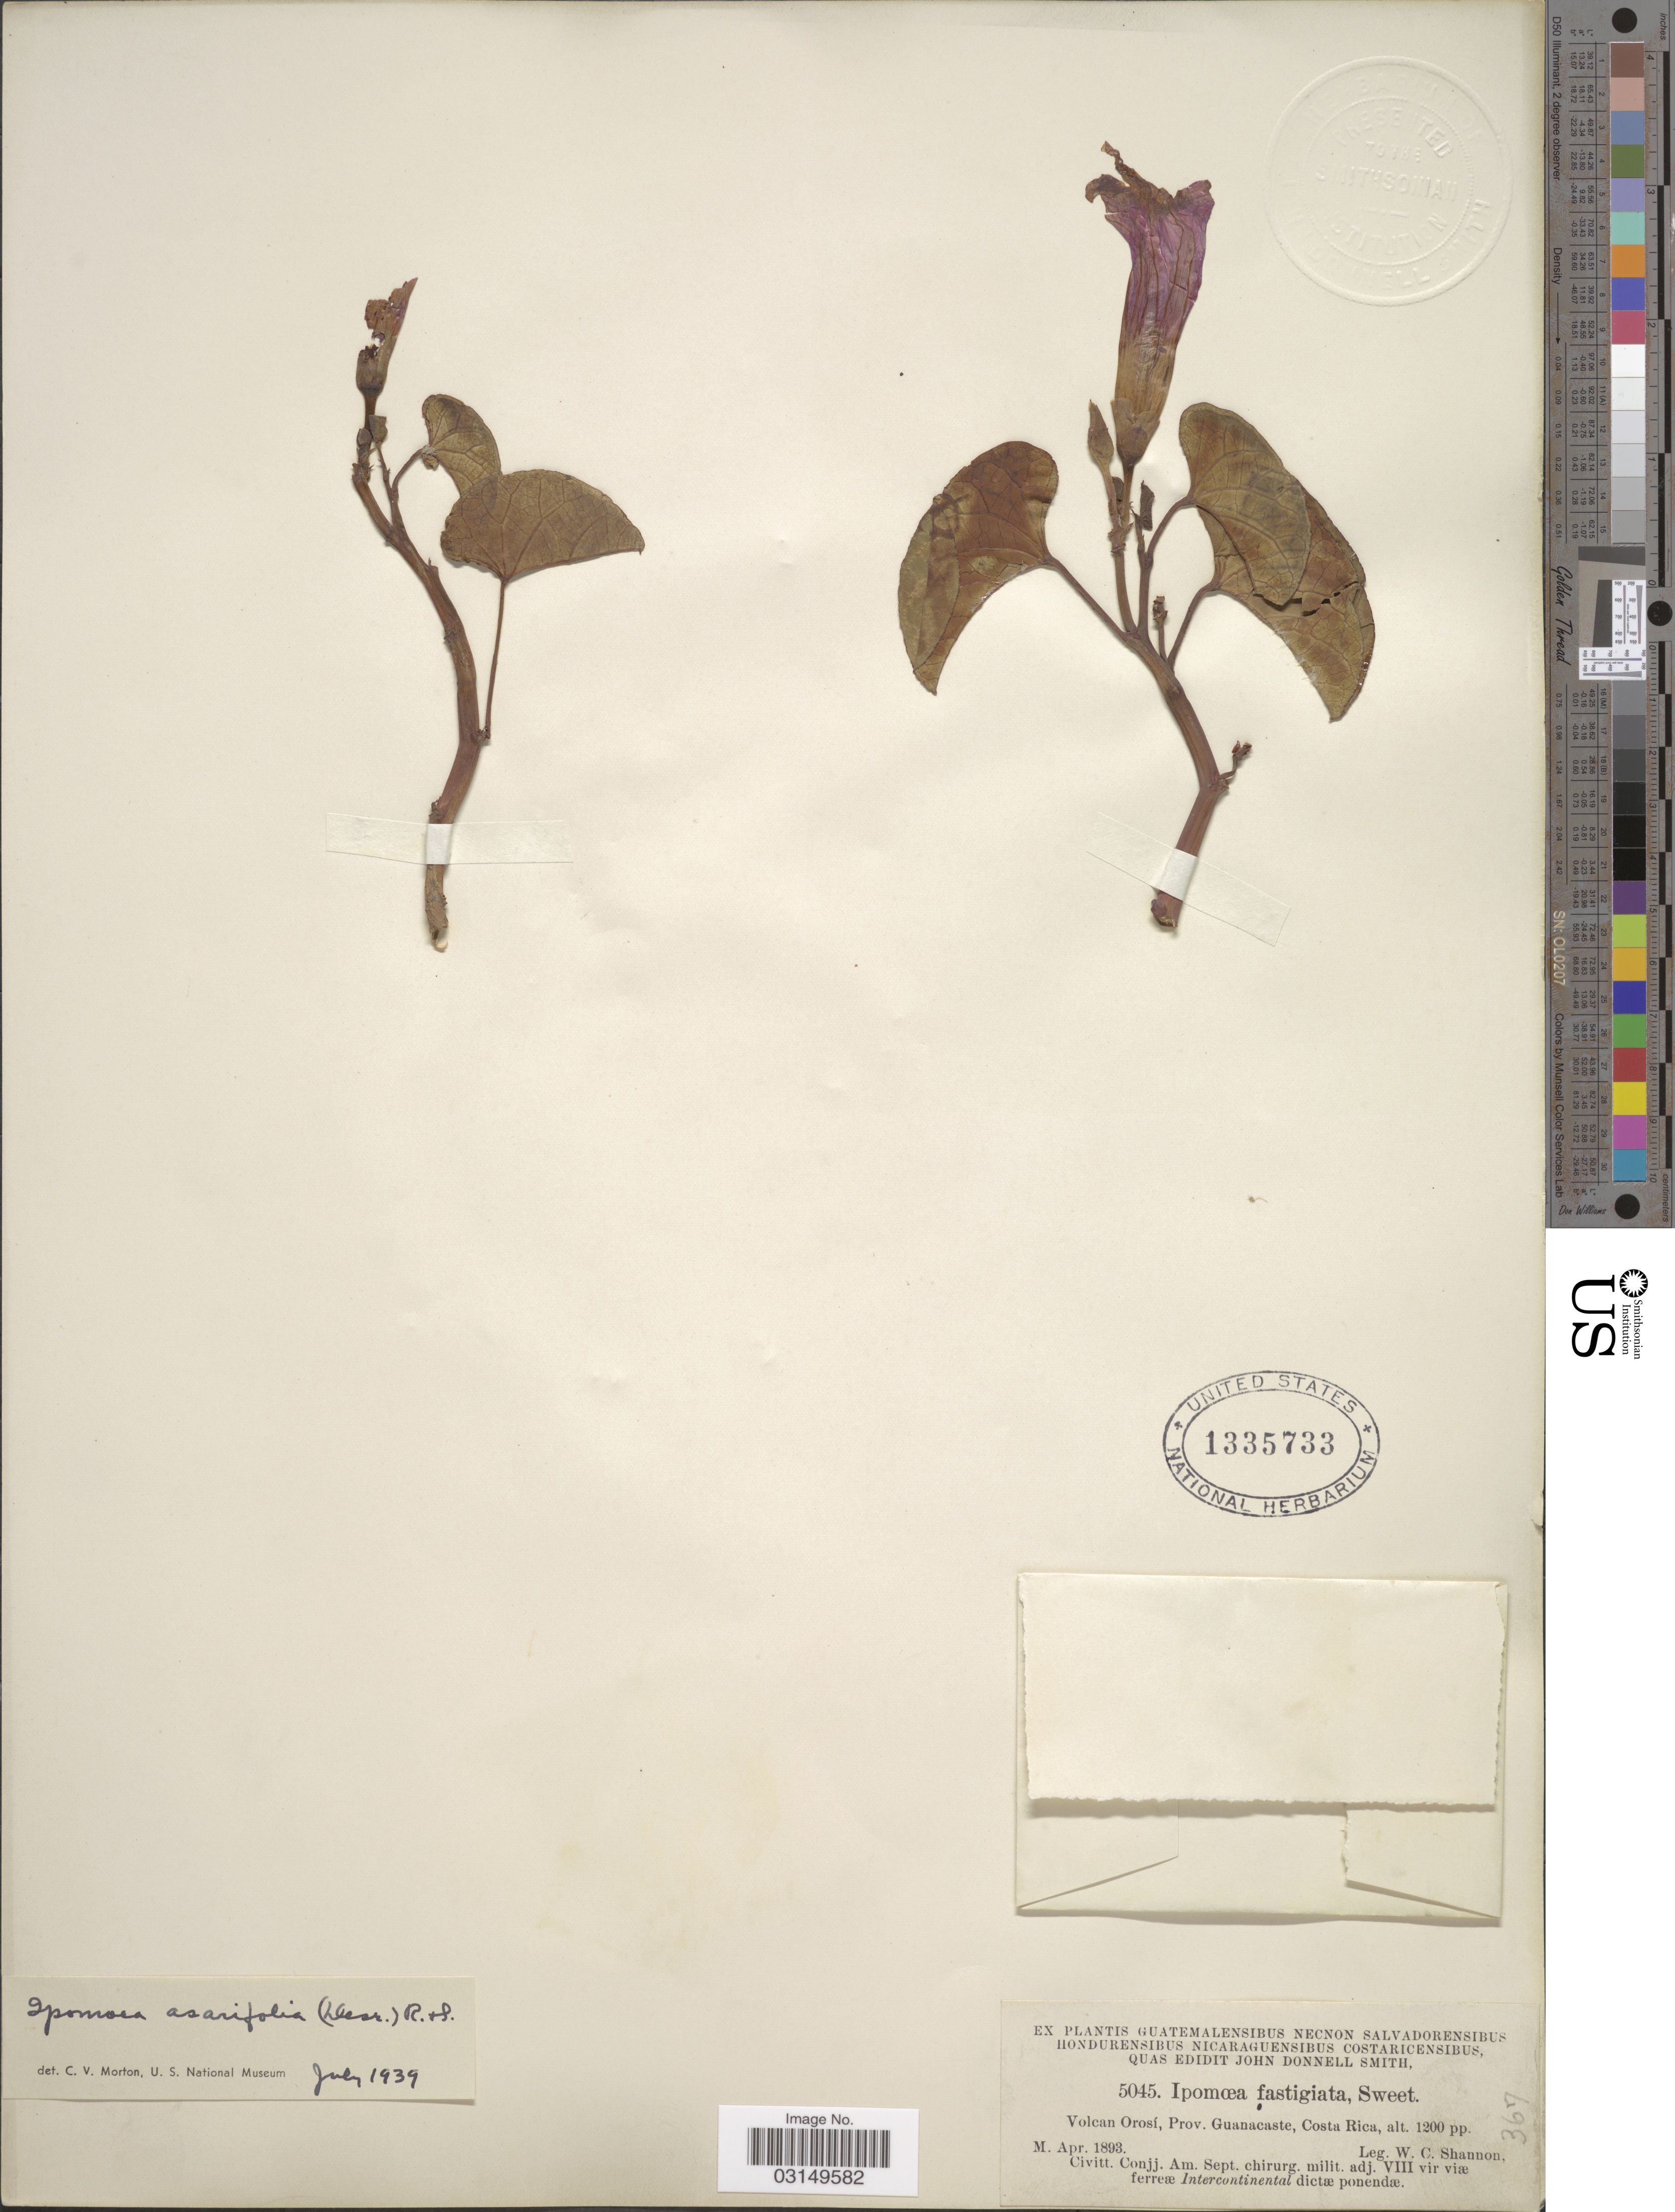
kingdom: Plantae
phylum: Tracheophyta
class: Magnoliopsida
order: Solanales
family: Convolvulaceae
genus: Ipomoea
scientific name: Ipomoea asarifolia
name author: (Desr.) Roem. & Schult.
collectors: W. C. Shannon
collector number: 5045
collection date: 1893-04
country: Costa Rica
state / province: Guanacaste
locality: Volcan Orosí.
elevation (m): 366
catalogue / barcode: US 1335733